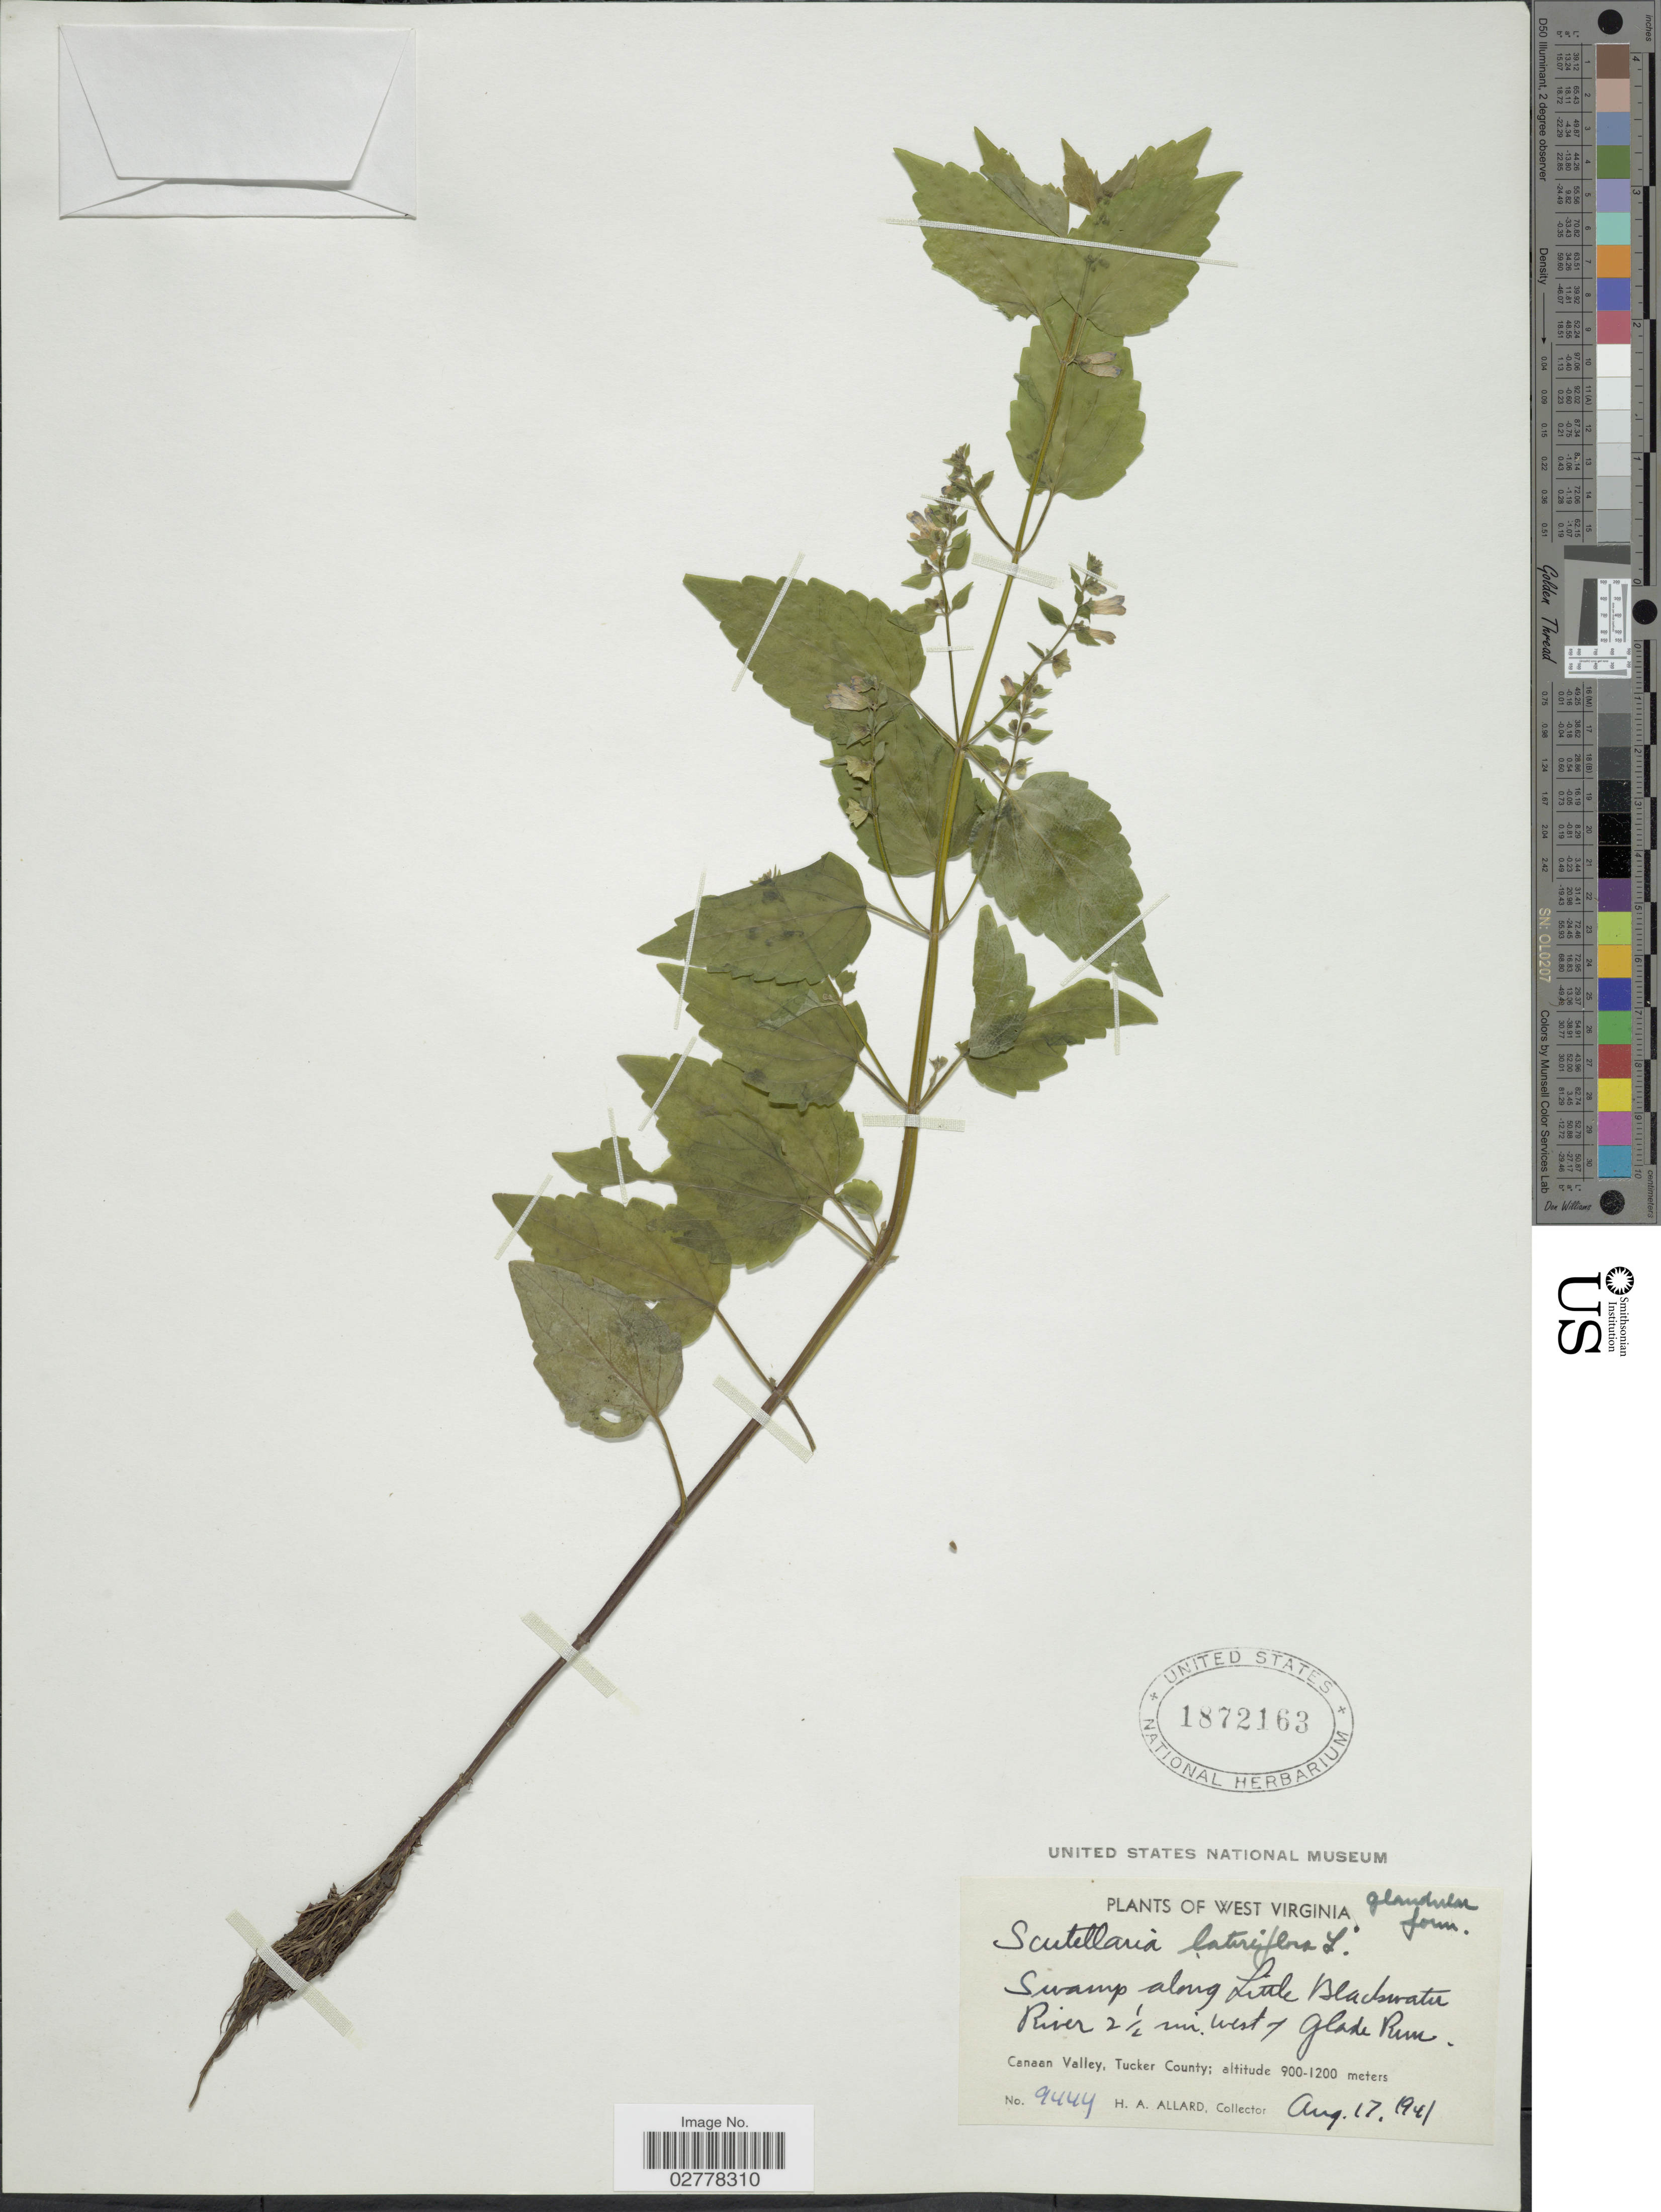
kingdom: Plantae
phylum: Tracheophyta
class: Magnoliopsida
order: Lamiales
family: Lamiaceae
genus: Scutellaria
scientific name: Scutellaria lateriflora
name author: L.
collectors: H. A. Allard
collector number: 9444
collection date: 1941-08-17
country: United States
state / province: West Virginia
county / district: Tucker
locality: Swamp along Little Blackwater River 2½ mi. west of Glade Run. Canaan Valley, Tucker County.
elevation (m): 900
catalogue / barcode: US 1872163